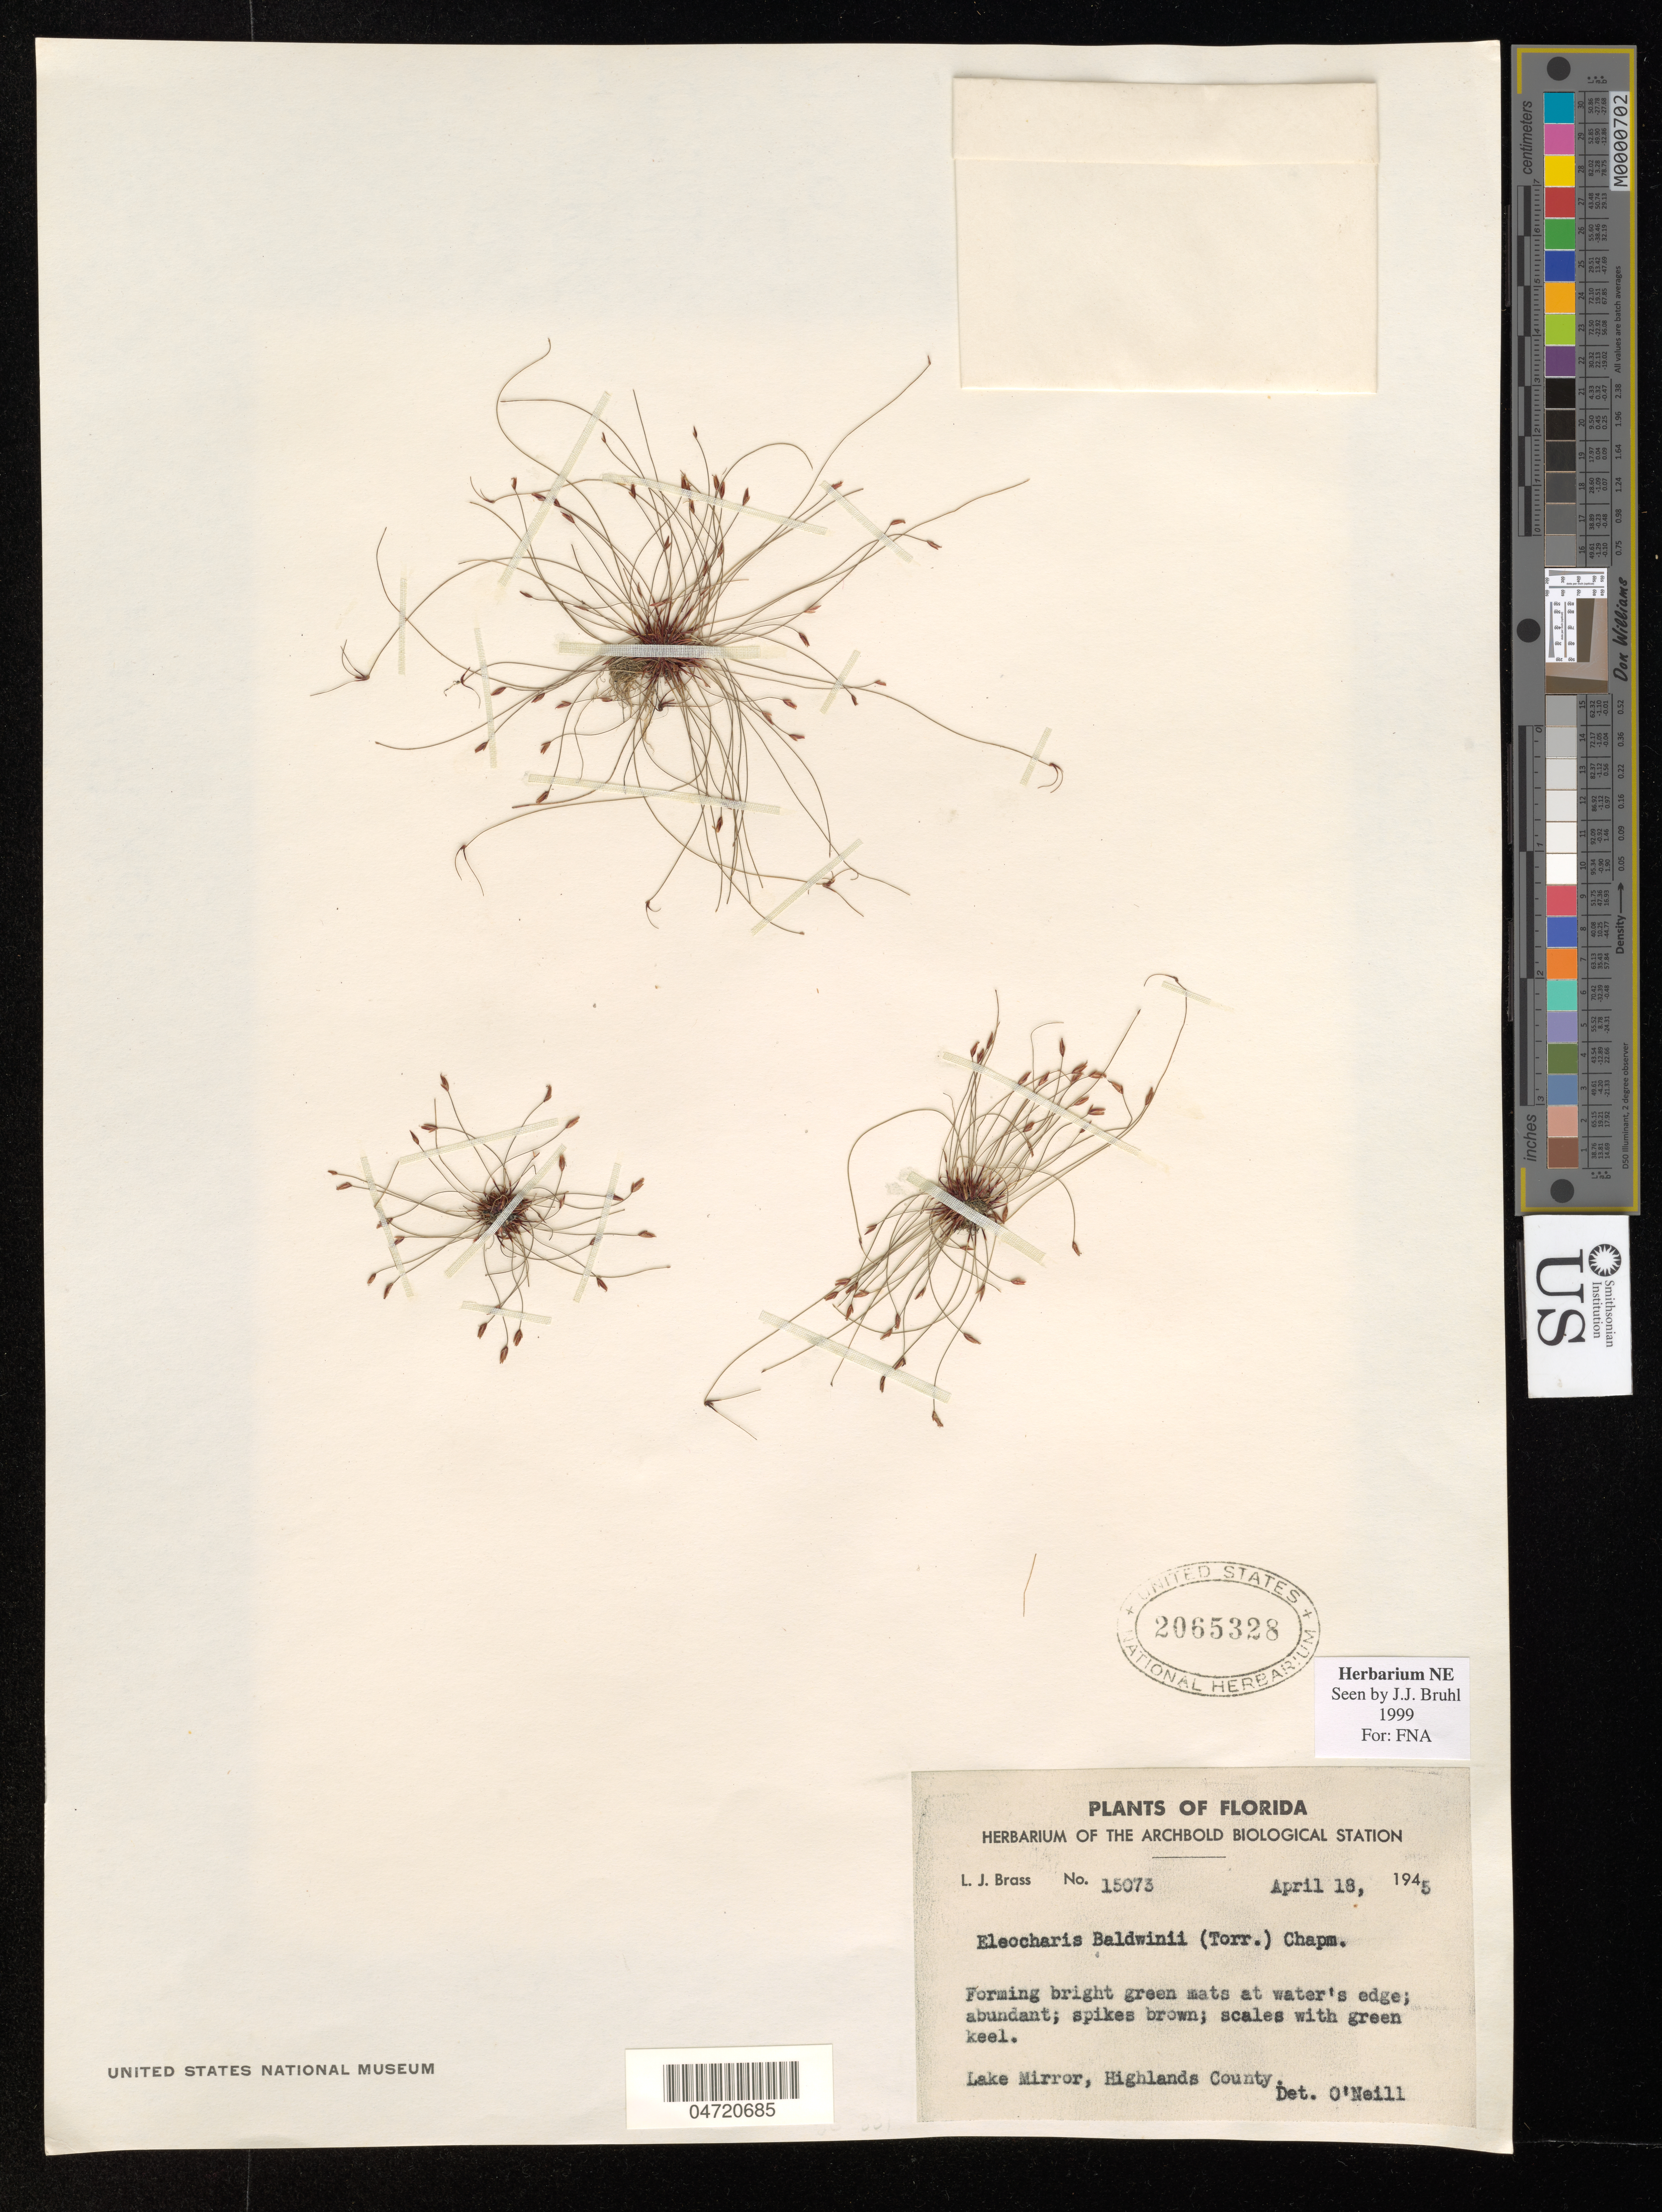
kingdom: Plantae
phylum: Tracheophyta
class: Liliopsida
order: Poales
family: Cyperaceae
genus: Eleocharis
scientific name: Eleocharis baldwinii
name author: (Torr.) Chapm.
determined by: Bruhl, J. J., (NE), University of New England (AUSTRALIA)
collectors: L. J. Brass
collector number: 15073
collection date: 1945-04-18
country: United States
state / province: Florida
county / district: Highlands County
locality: Lake Mirror.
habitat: At water's edge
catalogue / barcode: US 2065328